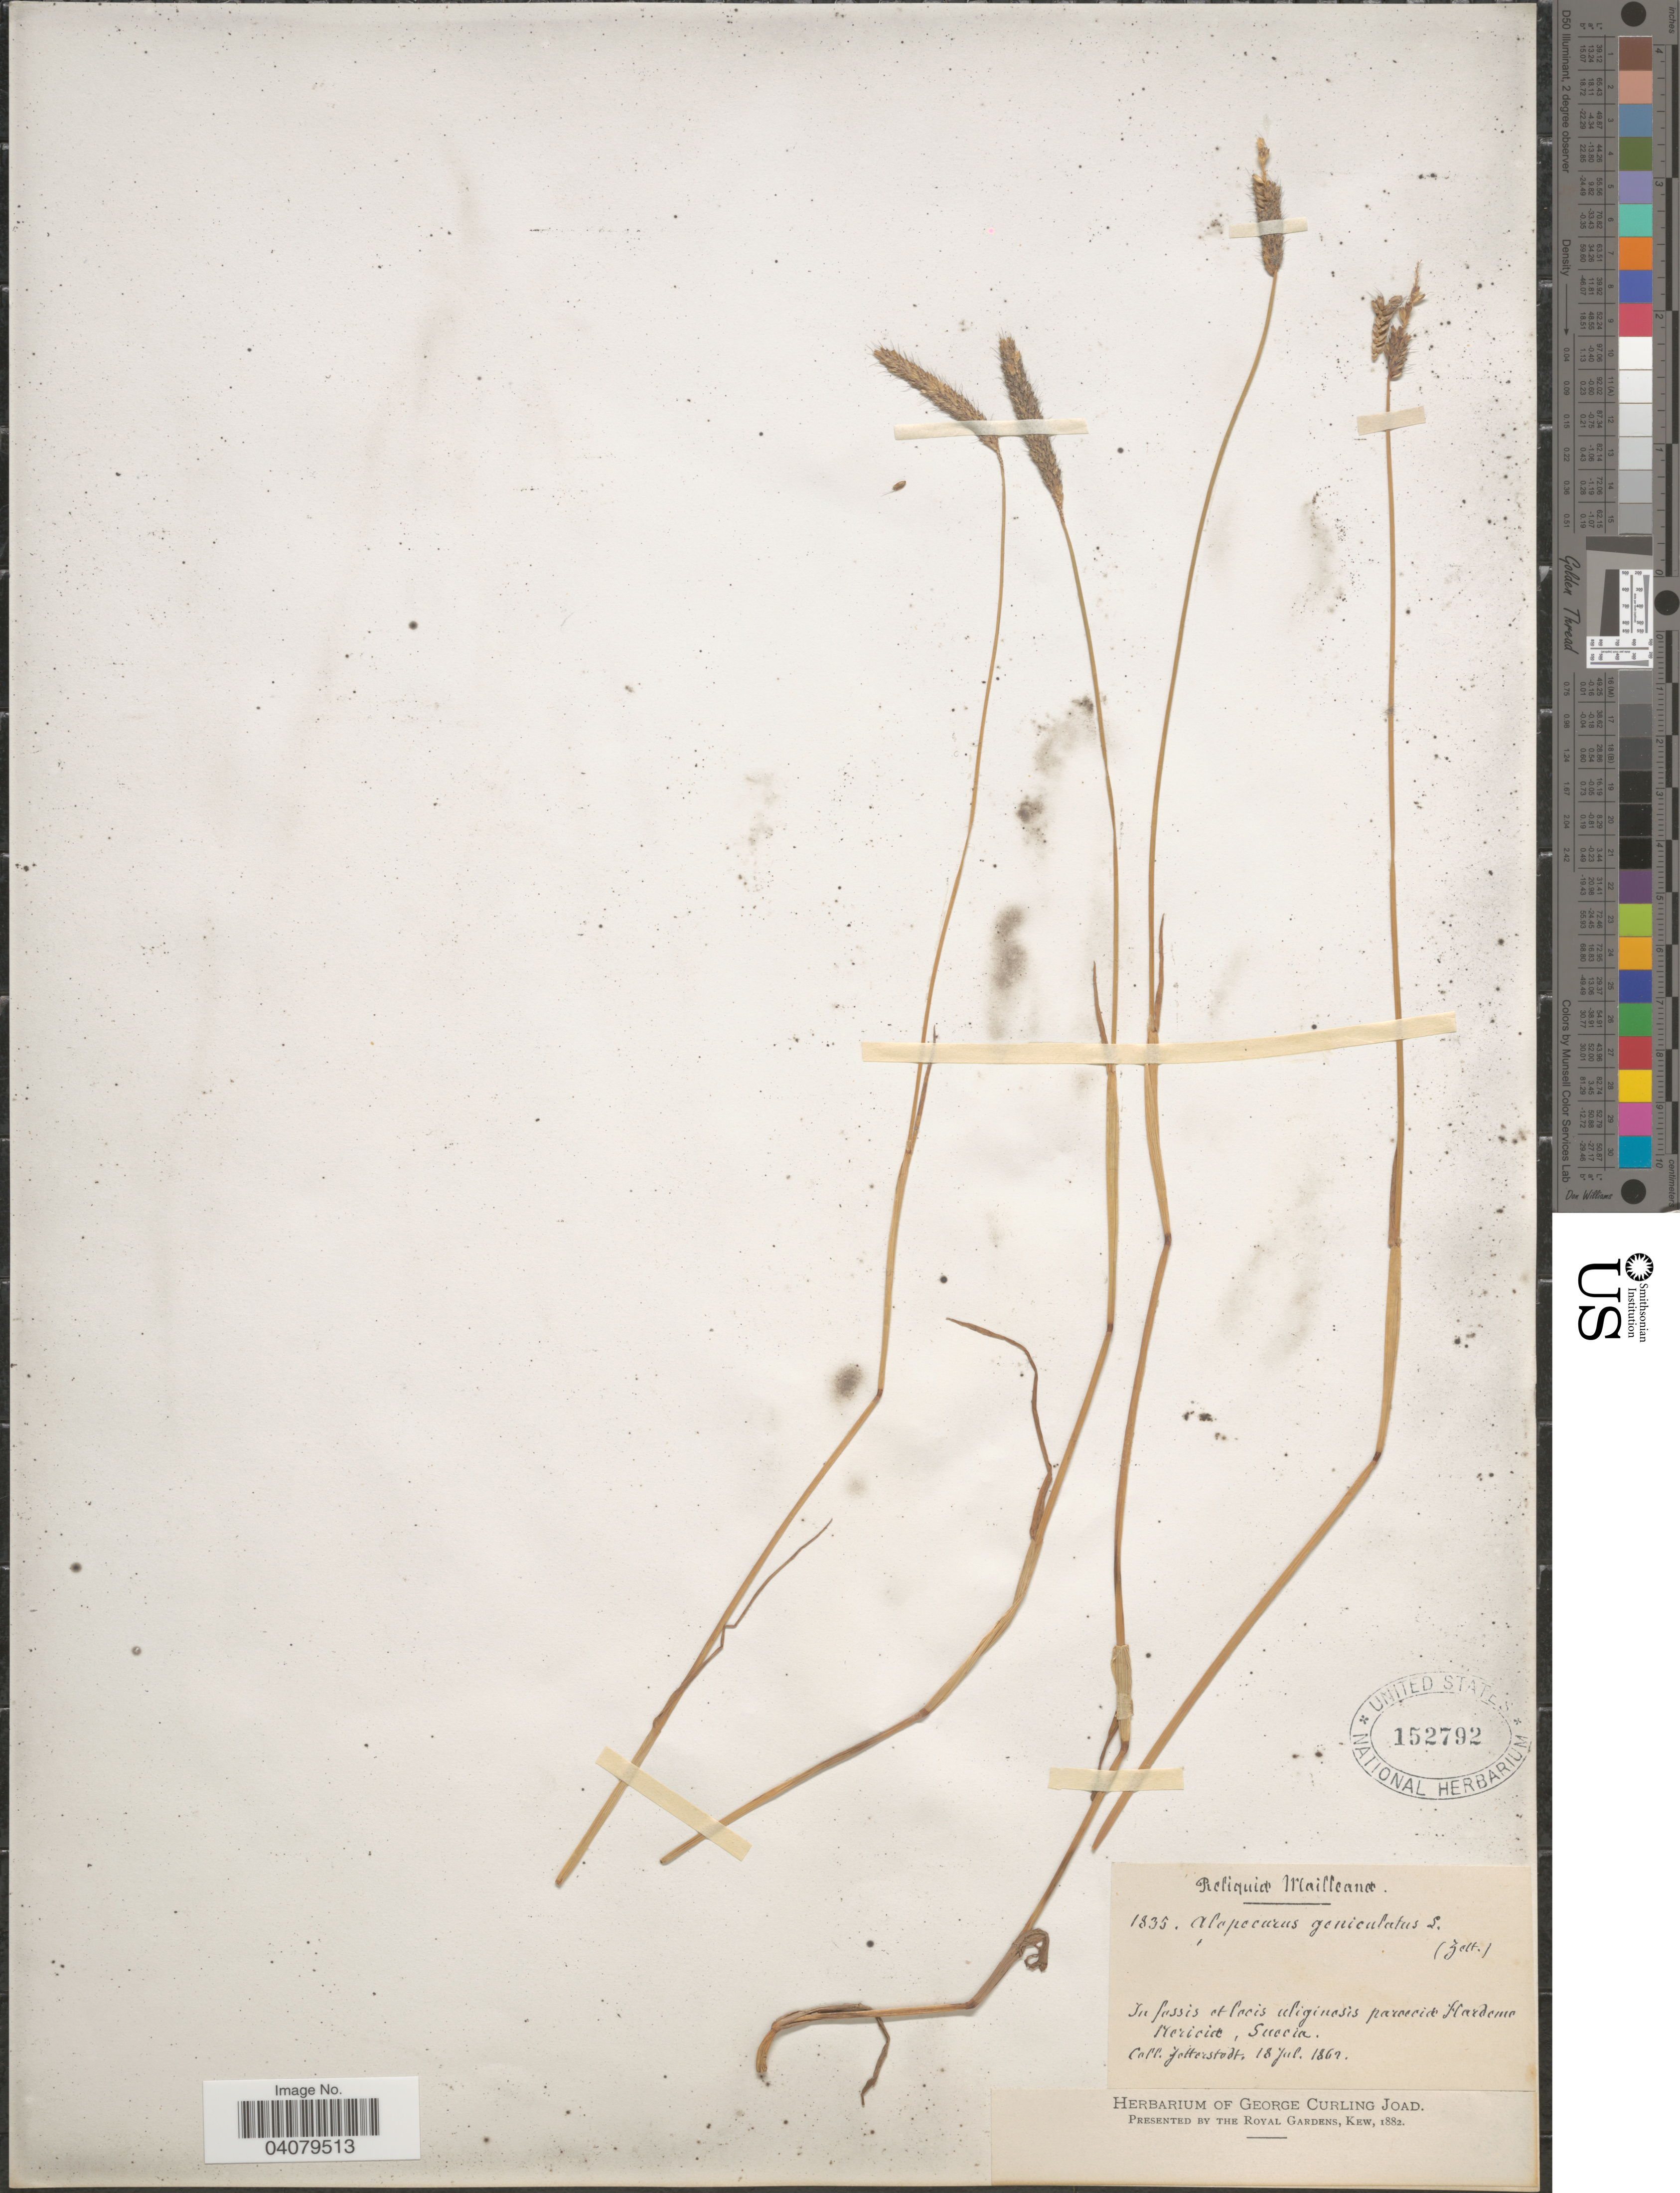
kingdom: Plantae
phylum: Tracheophyta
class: Liliopsida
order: Poales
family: Poaceae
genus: Alopecurus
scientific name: Alopecurus geniculatus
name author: L.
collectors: Zetterstedt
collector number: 1835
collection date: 1862-07-18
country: Sweden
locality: In fossis et locis uliginosis paroecide Hardemo Mericiæ, Suecia.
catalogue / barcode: US 152792